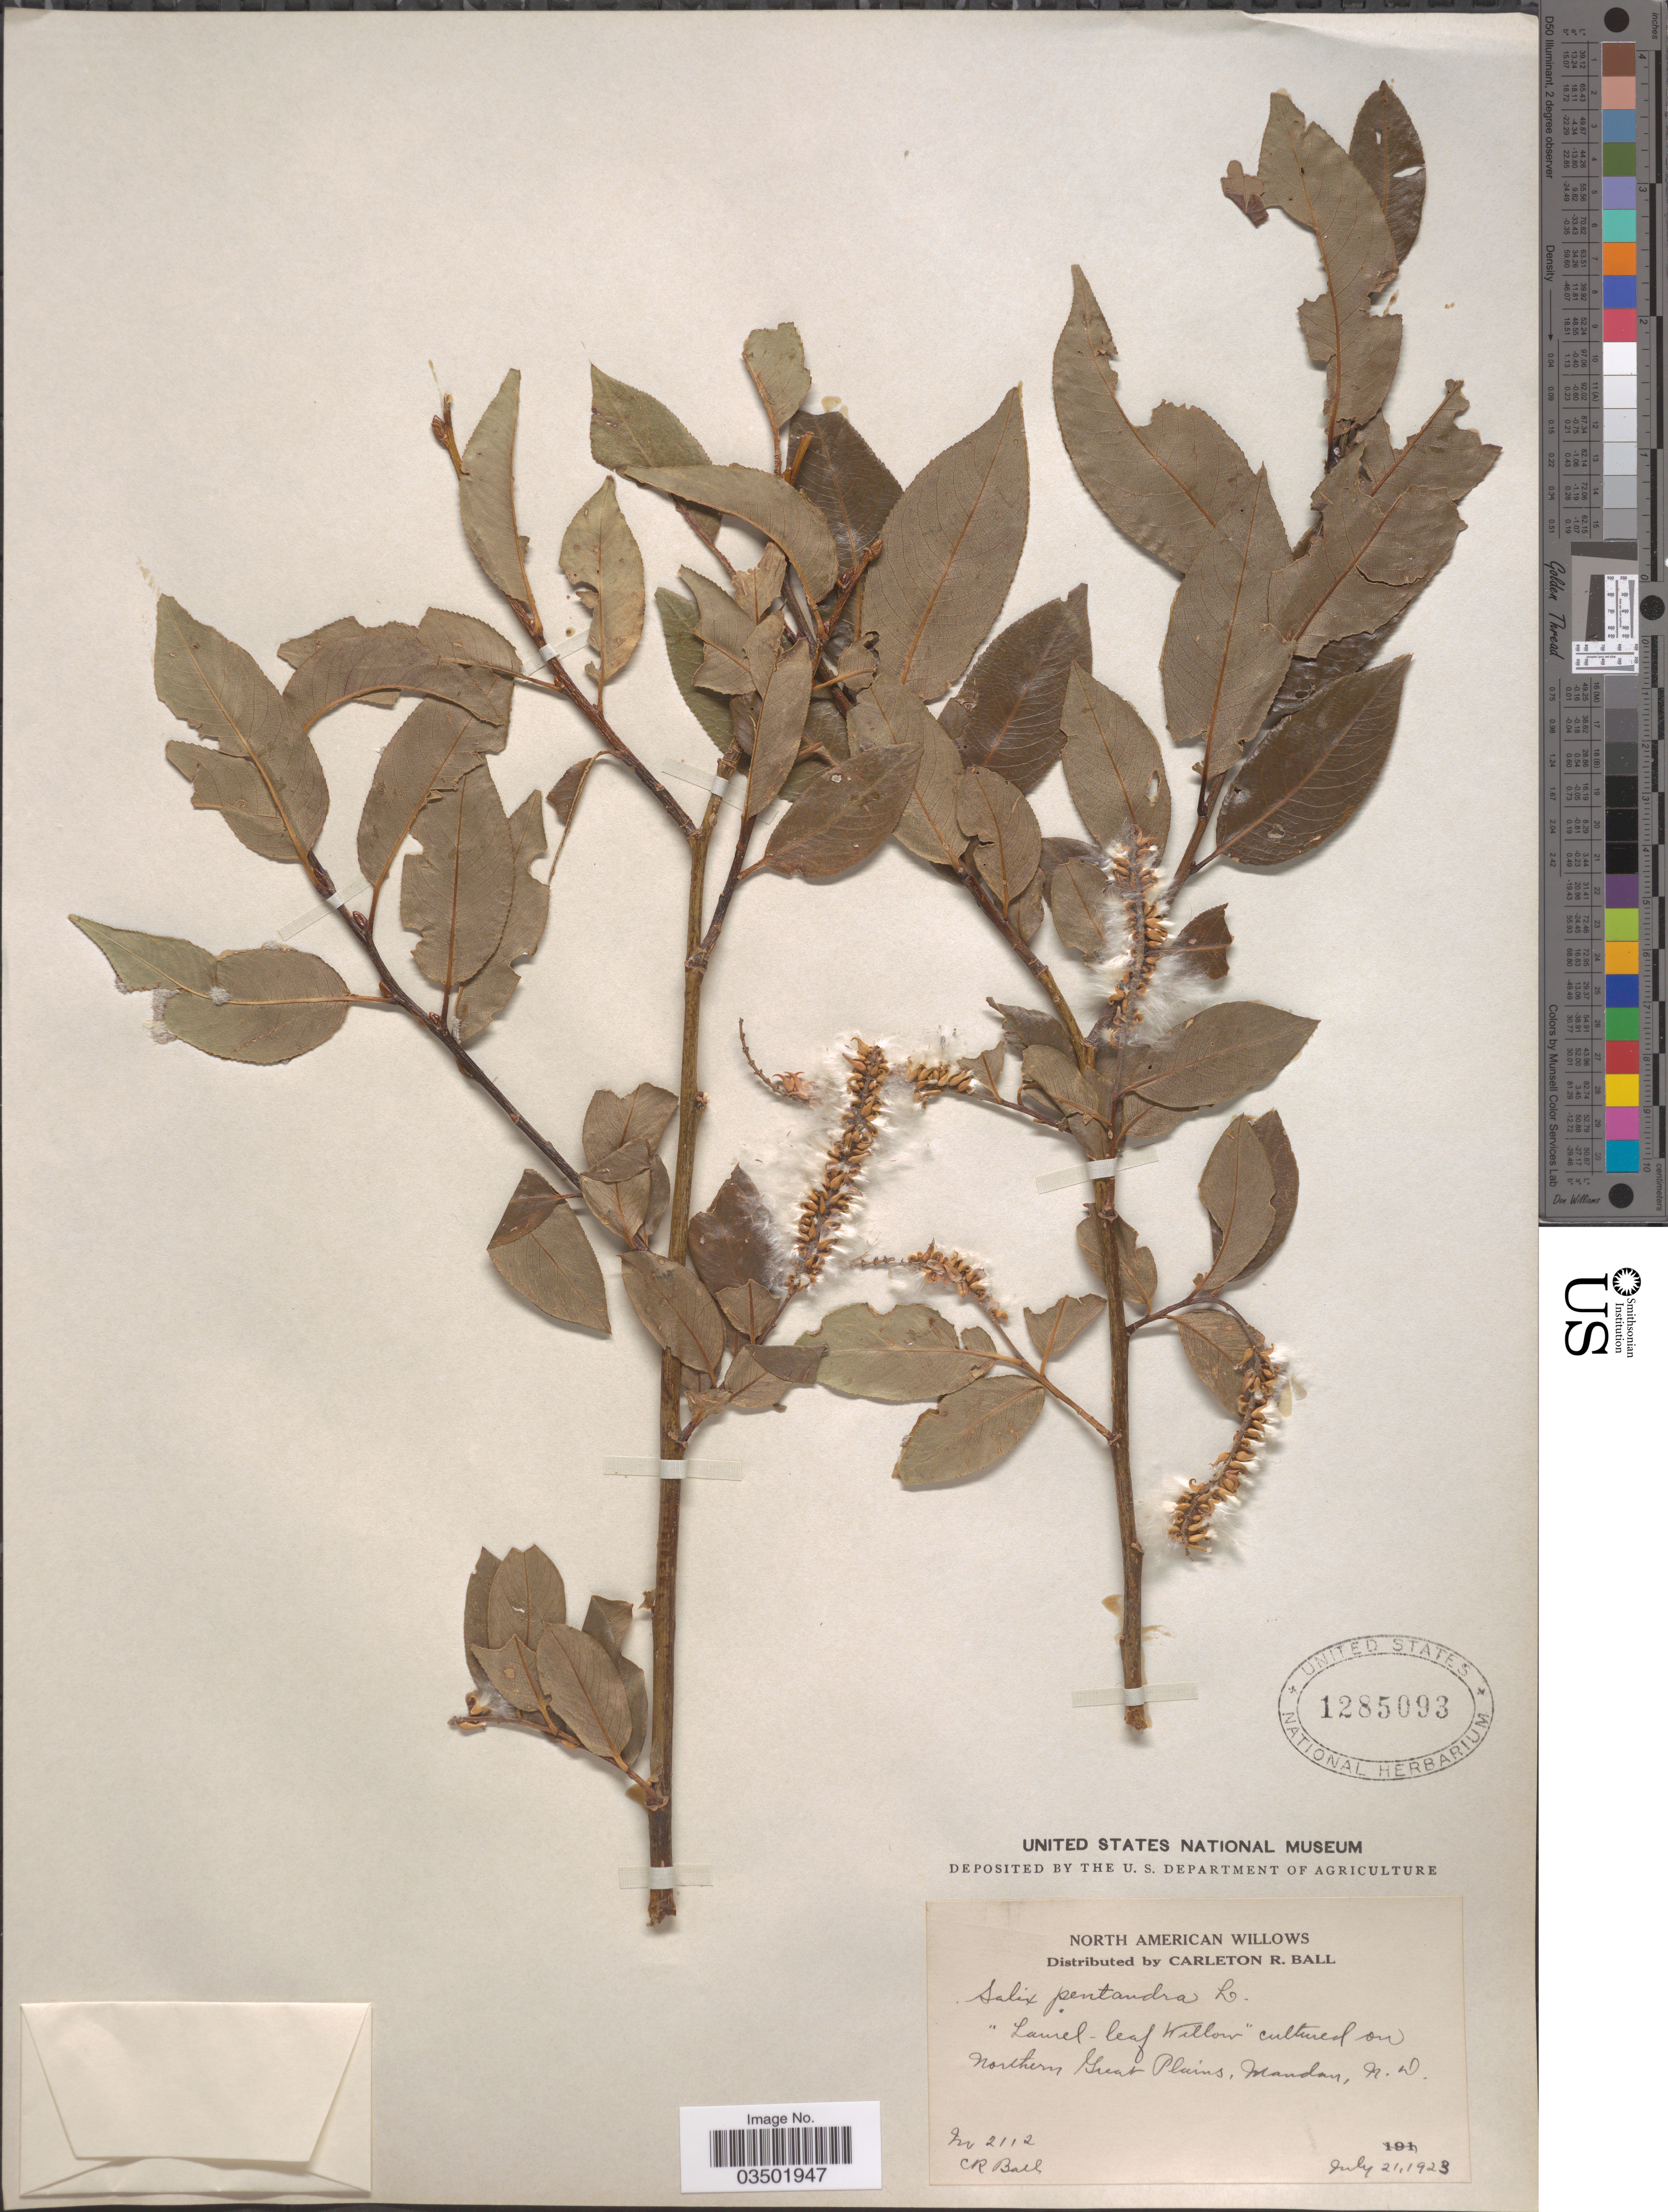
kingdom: Plantae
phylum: Tracheophyta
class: Magnoliopsida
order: Malpighiales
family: Salicaceae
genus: Salix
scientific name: Salix pentandra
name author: L.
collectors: C. R. Ball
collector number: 2112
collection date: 1923-07-21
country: United States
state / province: North Dakota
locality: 'Lamel-leaf Willow' cultured on Northern Great Plains, Mandan.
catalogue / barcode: US 1285093